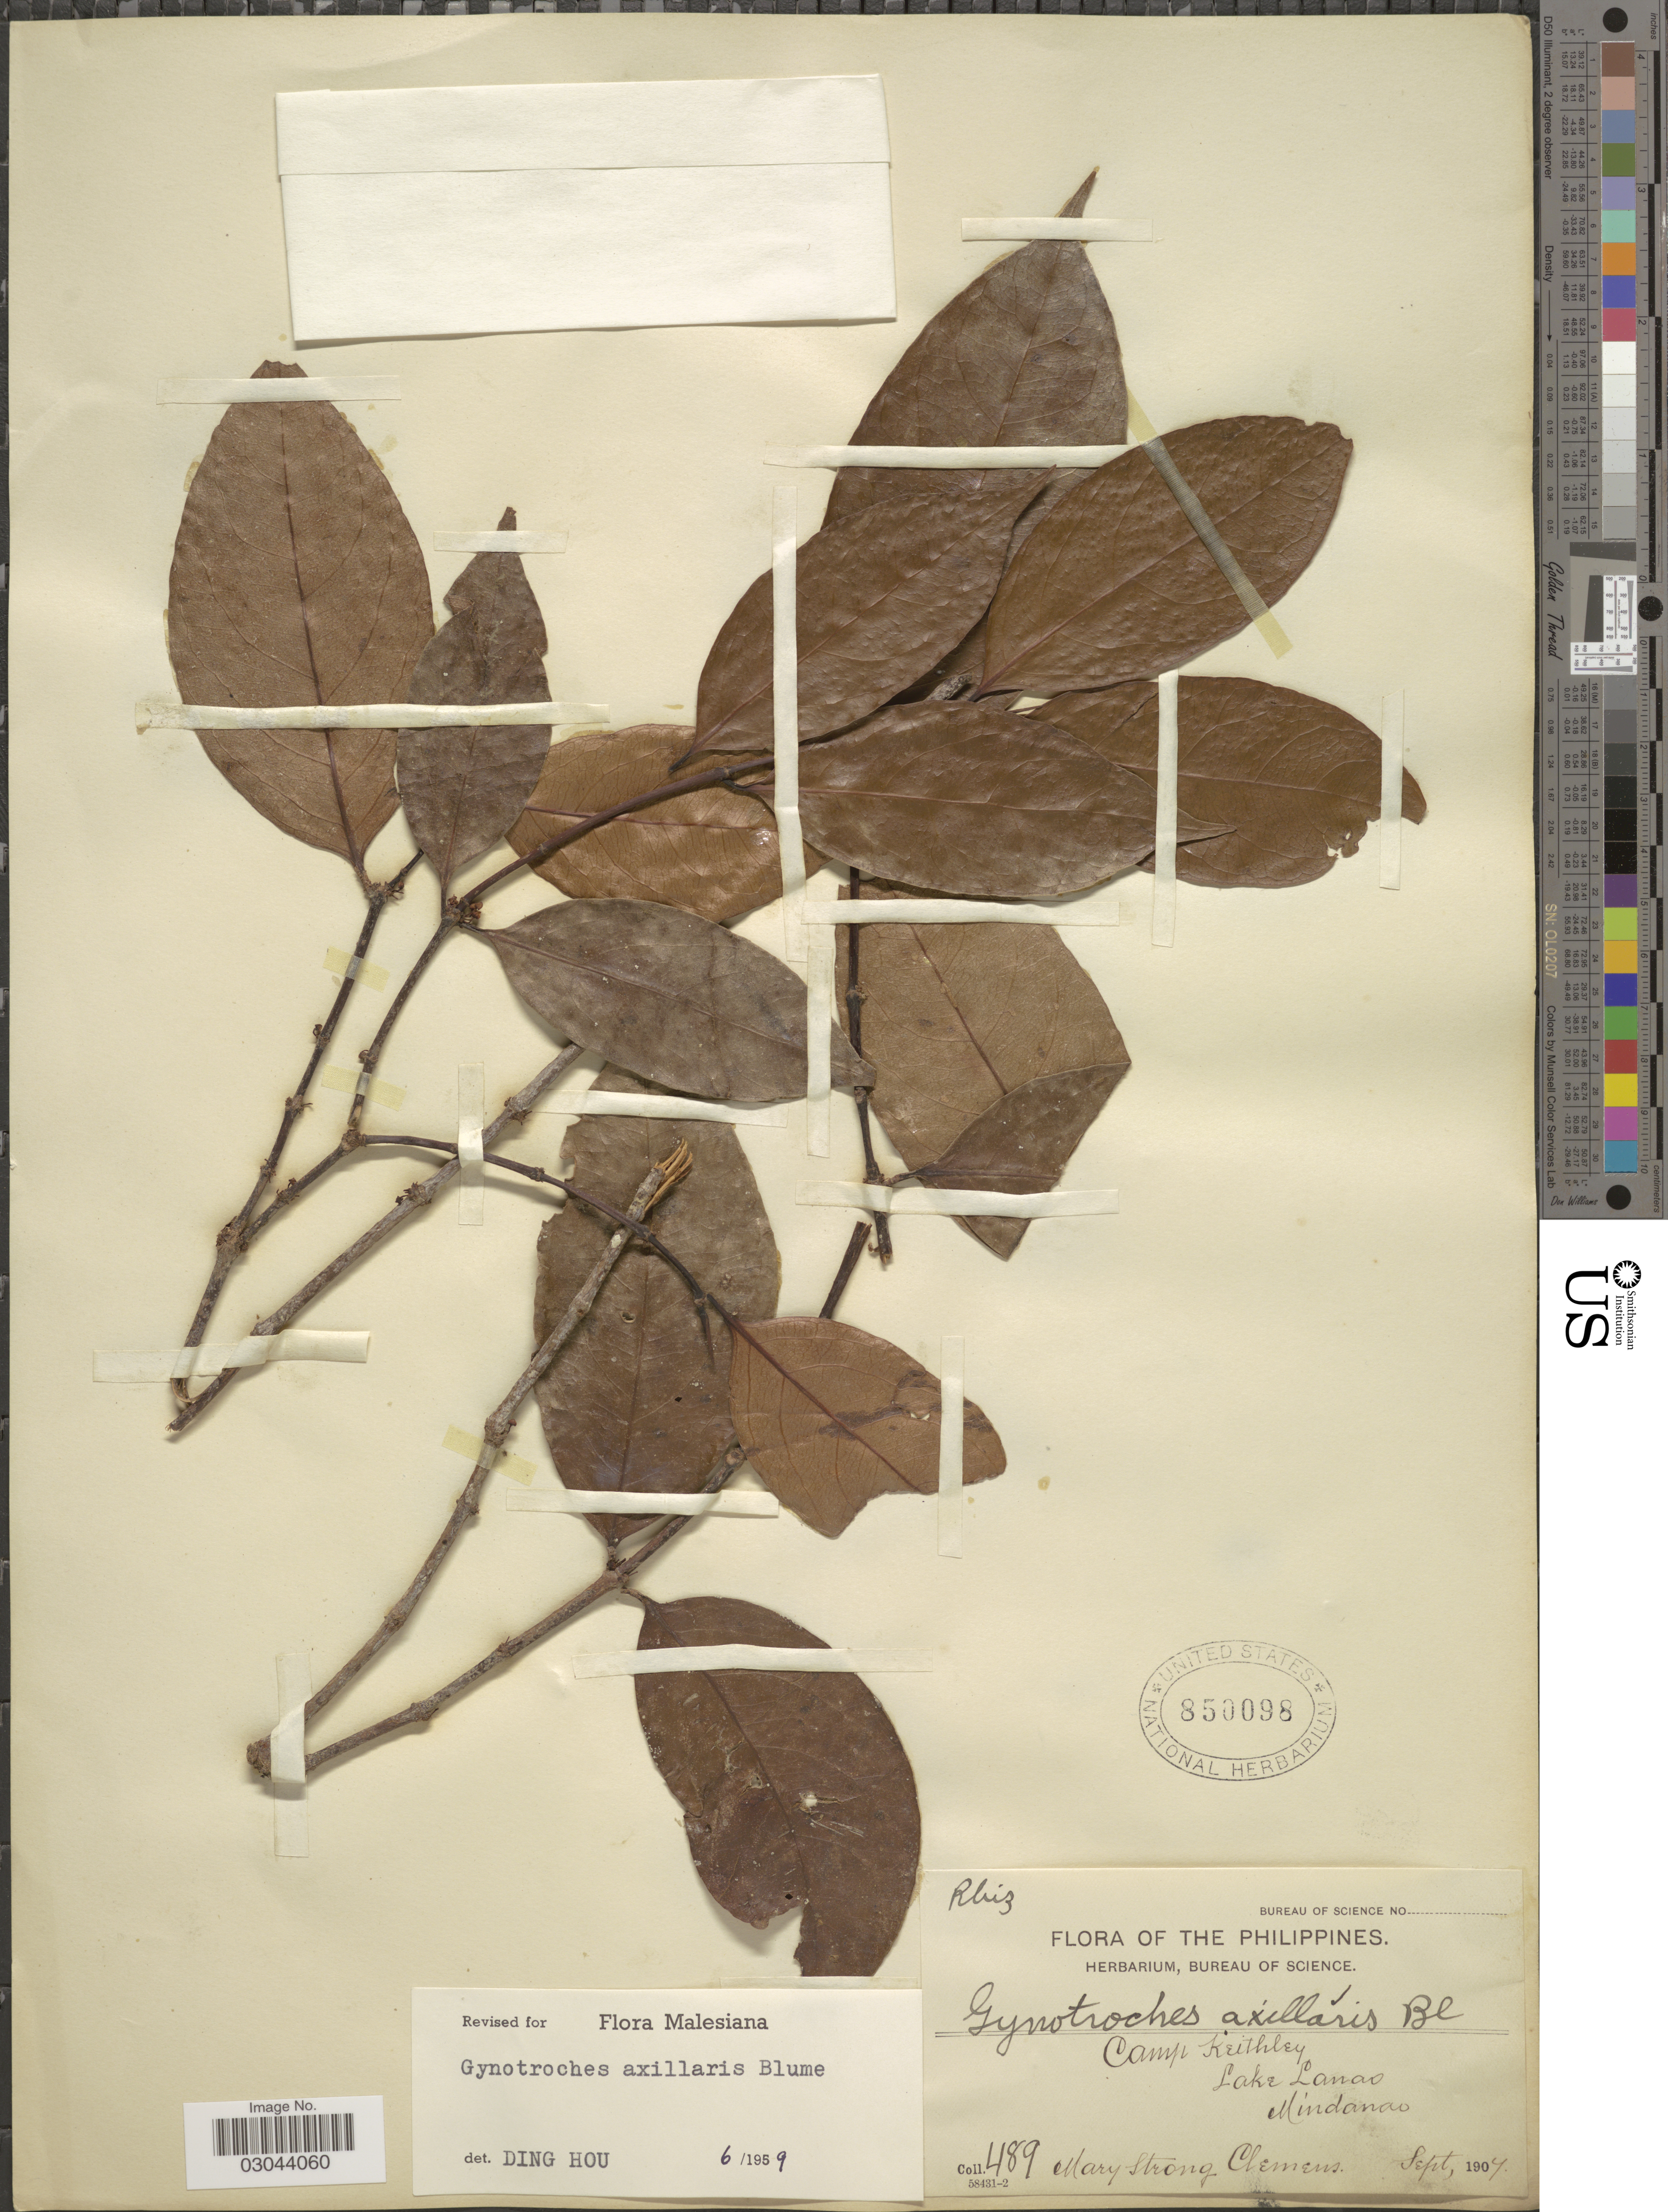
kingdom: Plantae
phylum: Tracheophyta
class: Magnoliopsida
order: Malpighiales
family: Rhizophoraceae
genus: Gynotroches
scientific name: Gynotroches axillaris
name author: Blume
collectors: M. S. Clemens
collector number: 489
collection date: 1904-09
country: Philippines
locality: Camp Keithley. Lake Lanao. Mindanao.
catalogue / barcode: US 850098